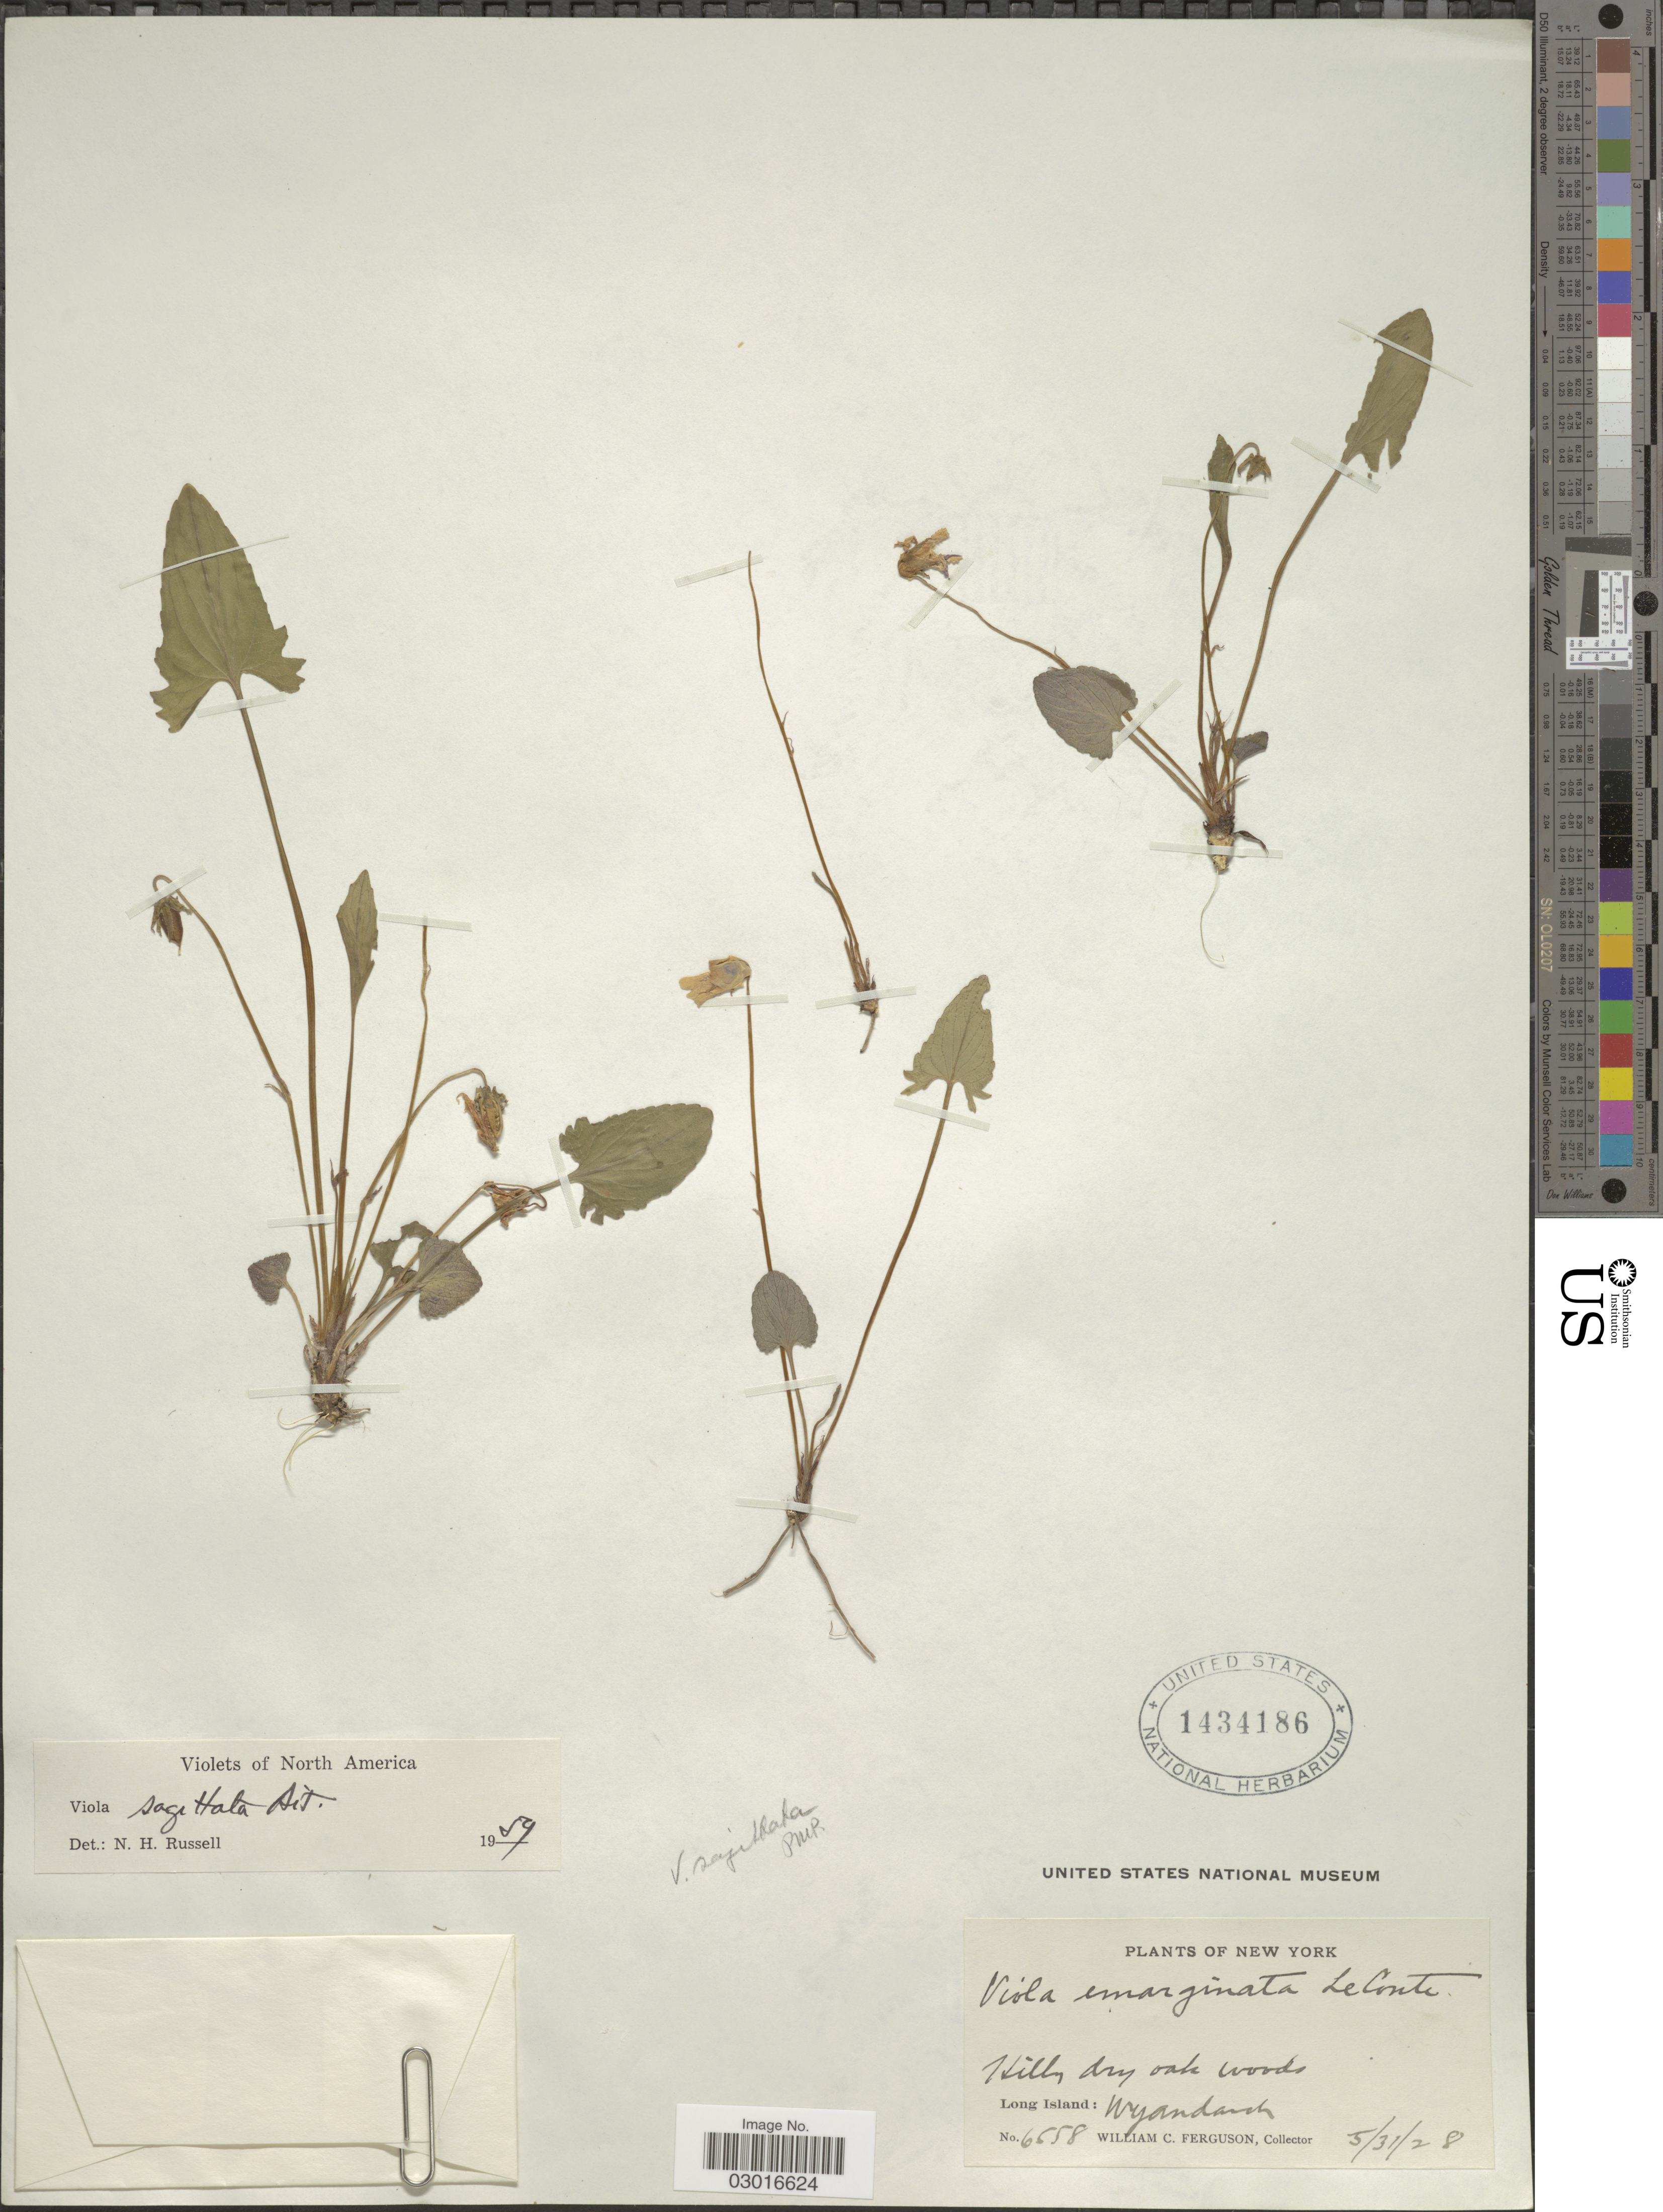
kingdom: Plantae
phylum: Tracheophyta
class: Magnoliopsida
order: Malpighiales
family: Violaceae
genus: Viola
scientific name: Viola sagittata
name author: Aiton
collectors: W. Ferguson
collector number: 6558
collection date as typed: Transcribed d/m/y: 31/5/28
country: United States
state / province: New York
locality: Long Island: Wyandanch.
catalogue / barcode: US 1434186